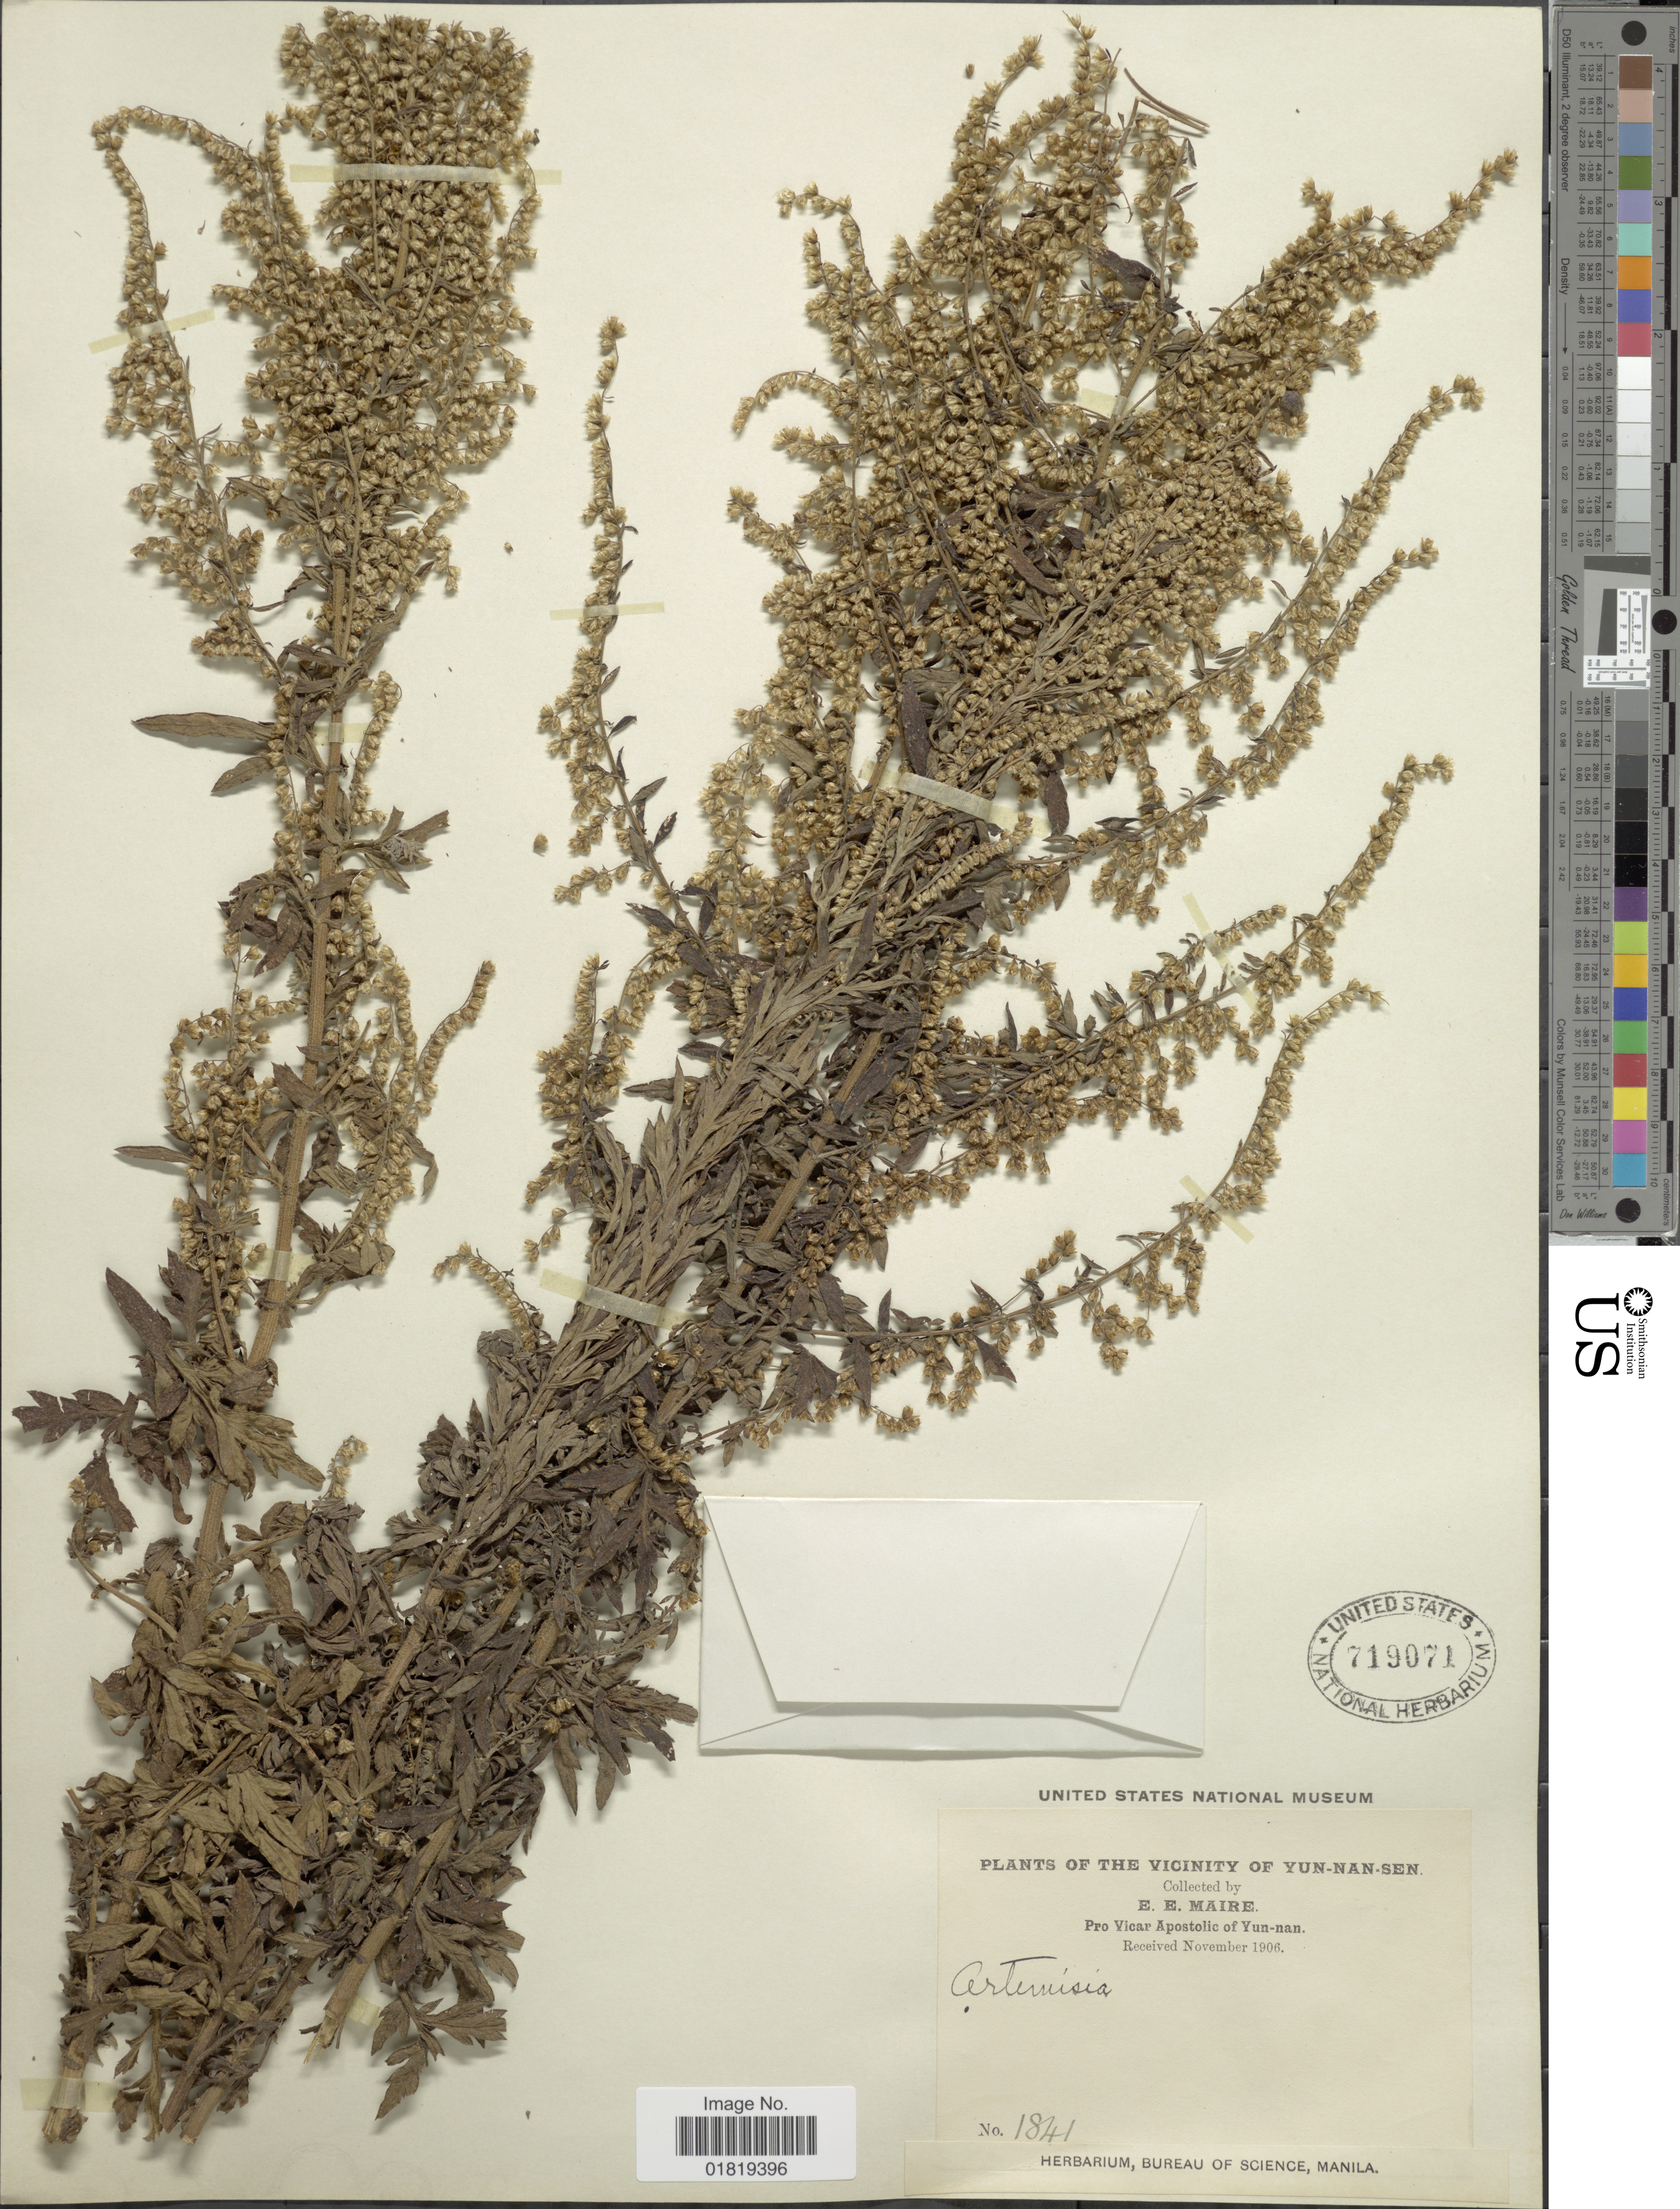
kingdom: Plantae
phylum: Tracheophyta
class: Magnoliopsida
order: Asterales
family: Asteraceae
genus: Artemisia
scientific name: Artemisia sp.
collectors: E. E. Maire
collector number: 1841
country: China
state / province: Yunnan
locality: The Vicinity of Yun-nan-sen, Pro Vicar Apostolic of Yun-nan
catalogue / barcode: US 719071